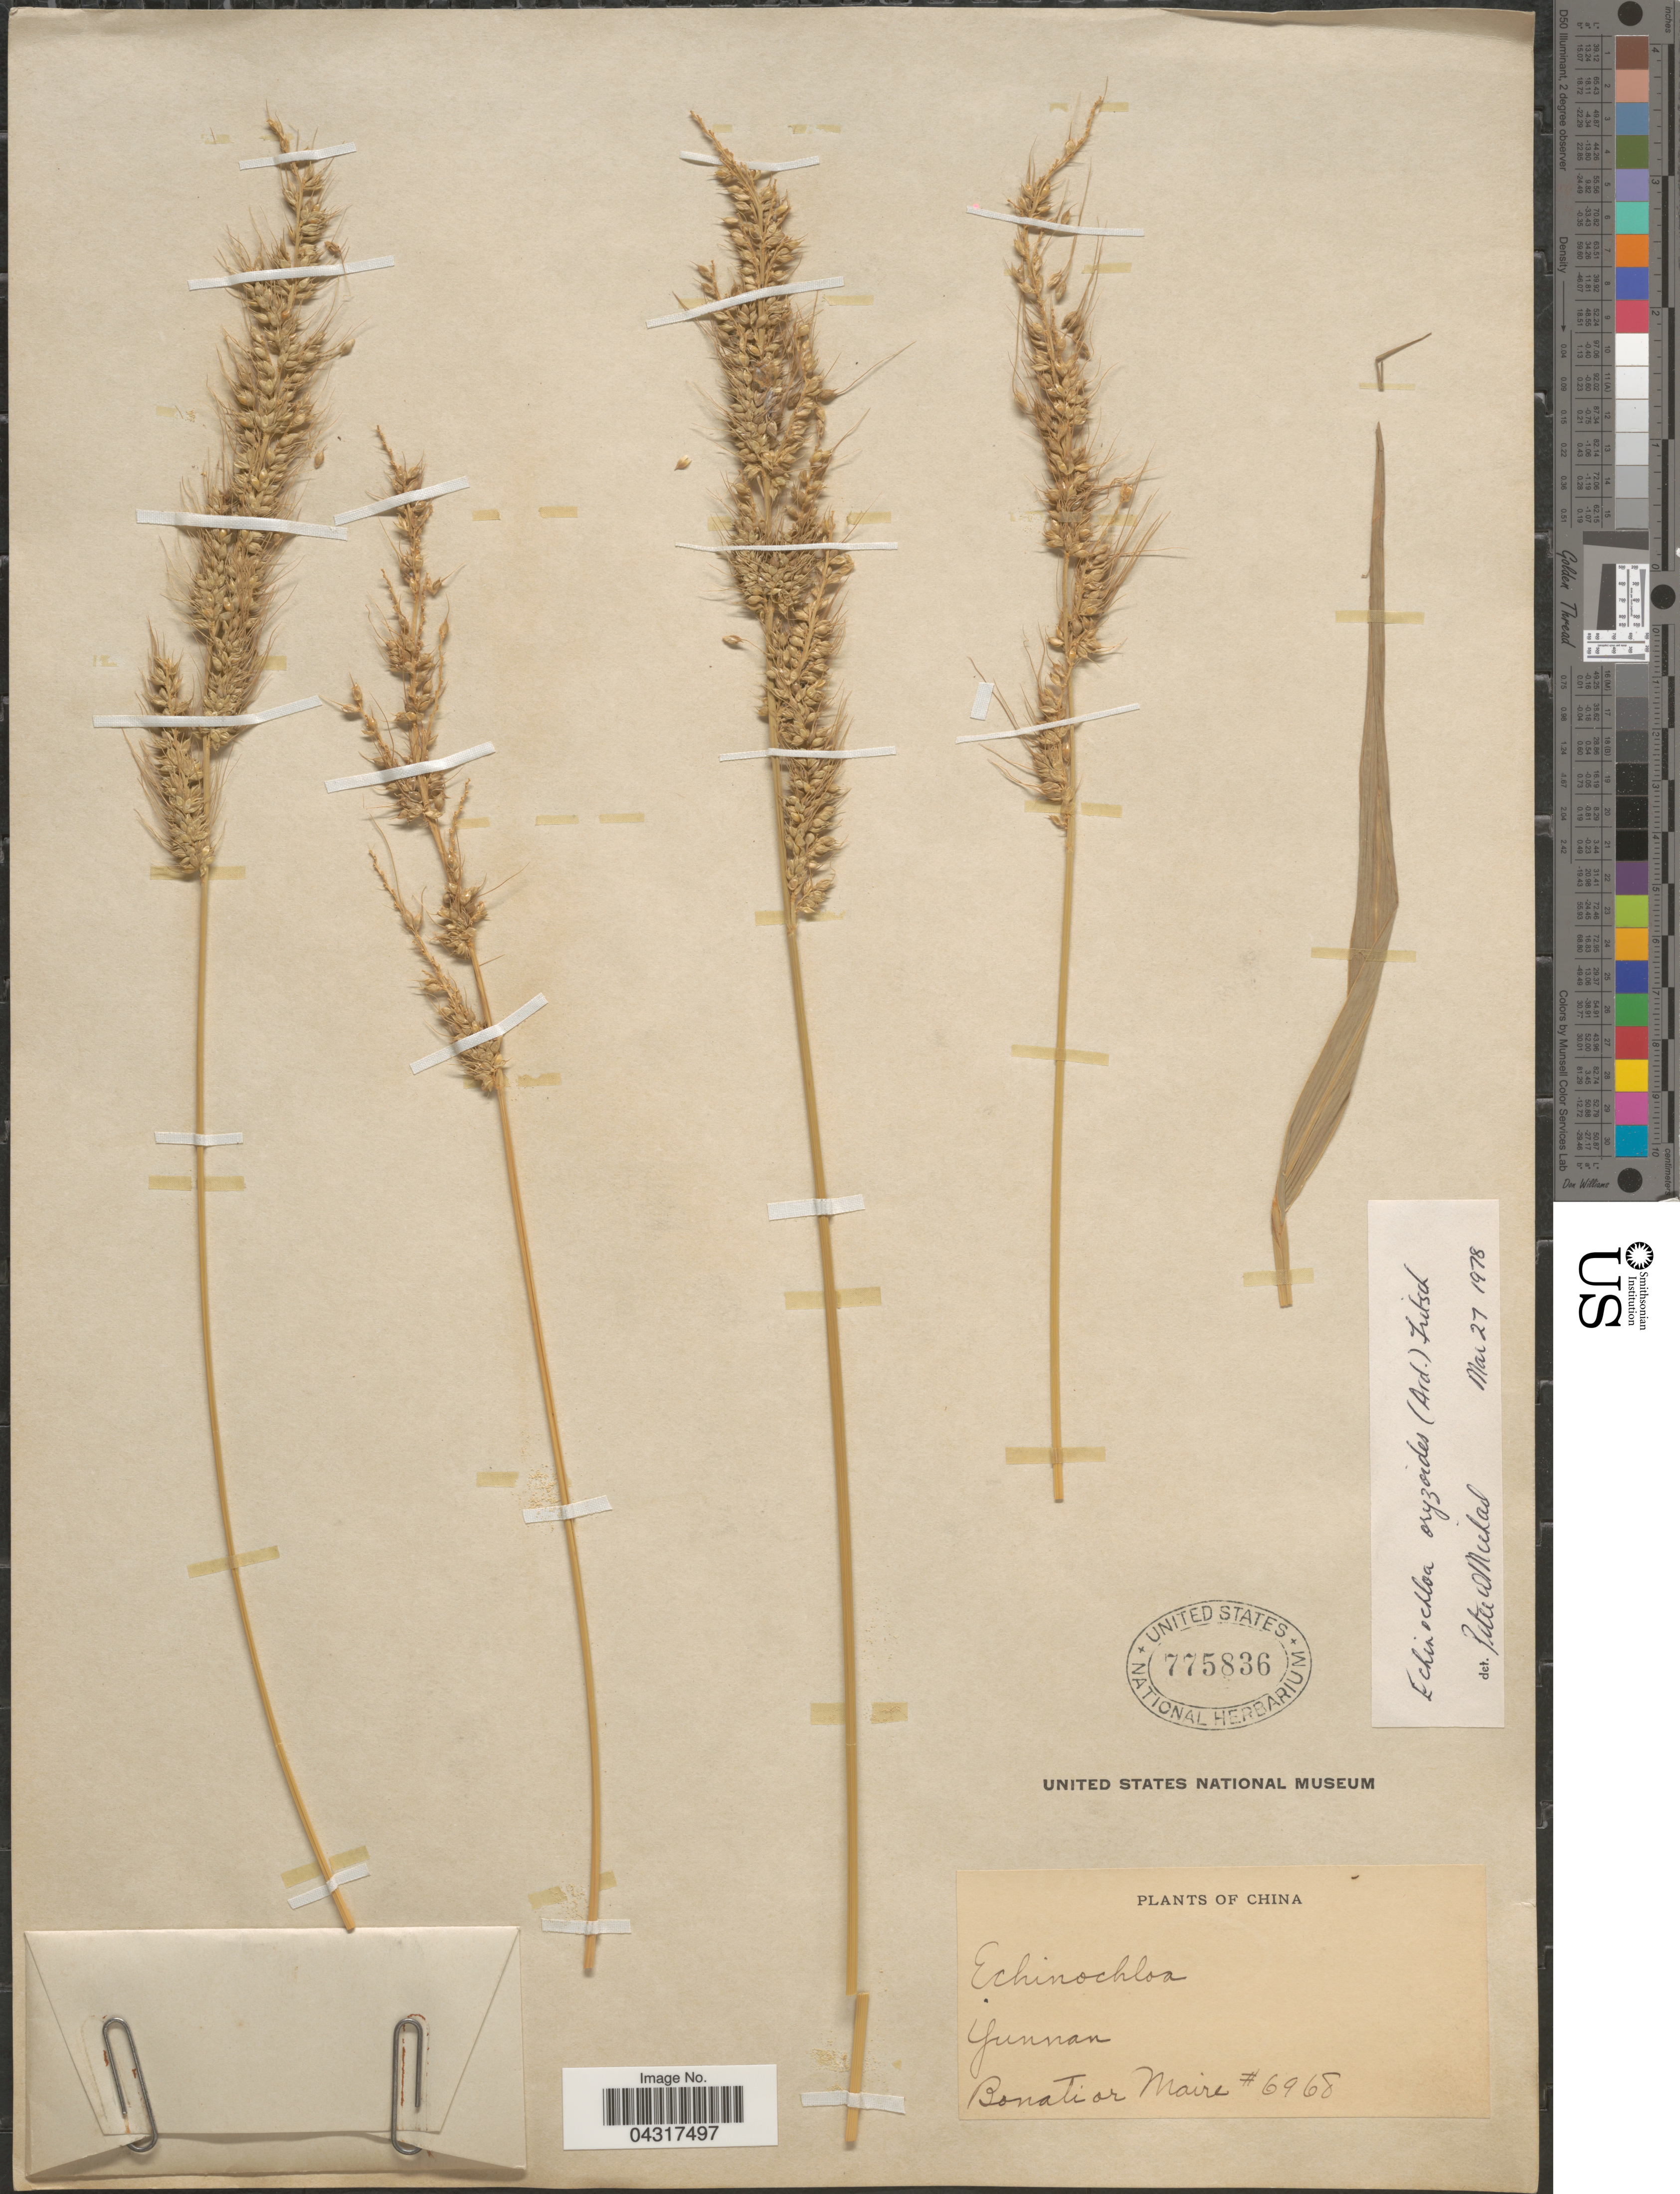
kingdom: Plantae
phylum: Tracheophyta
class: Liliopsida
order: Poales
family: Poaceae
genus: Echinochloa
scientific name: Echinochloa oryzoides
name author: (Ard.) Fritsch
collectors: -. Bonati & Maire, --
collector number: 6968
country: China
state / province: Yunnan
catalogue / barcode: US 775836